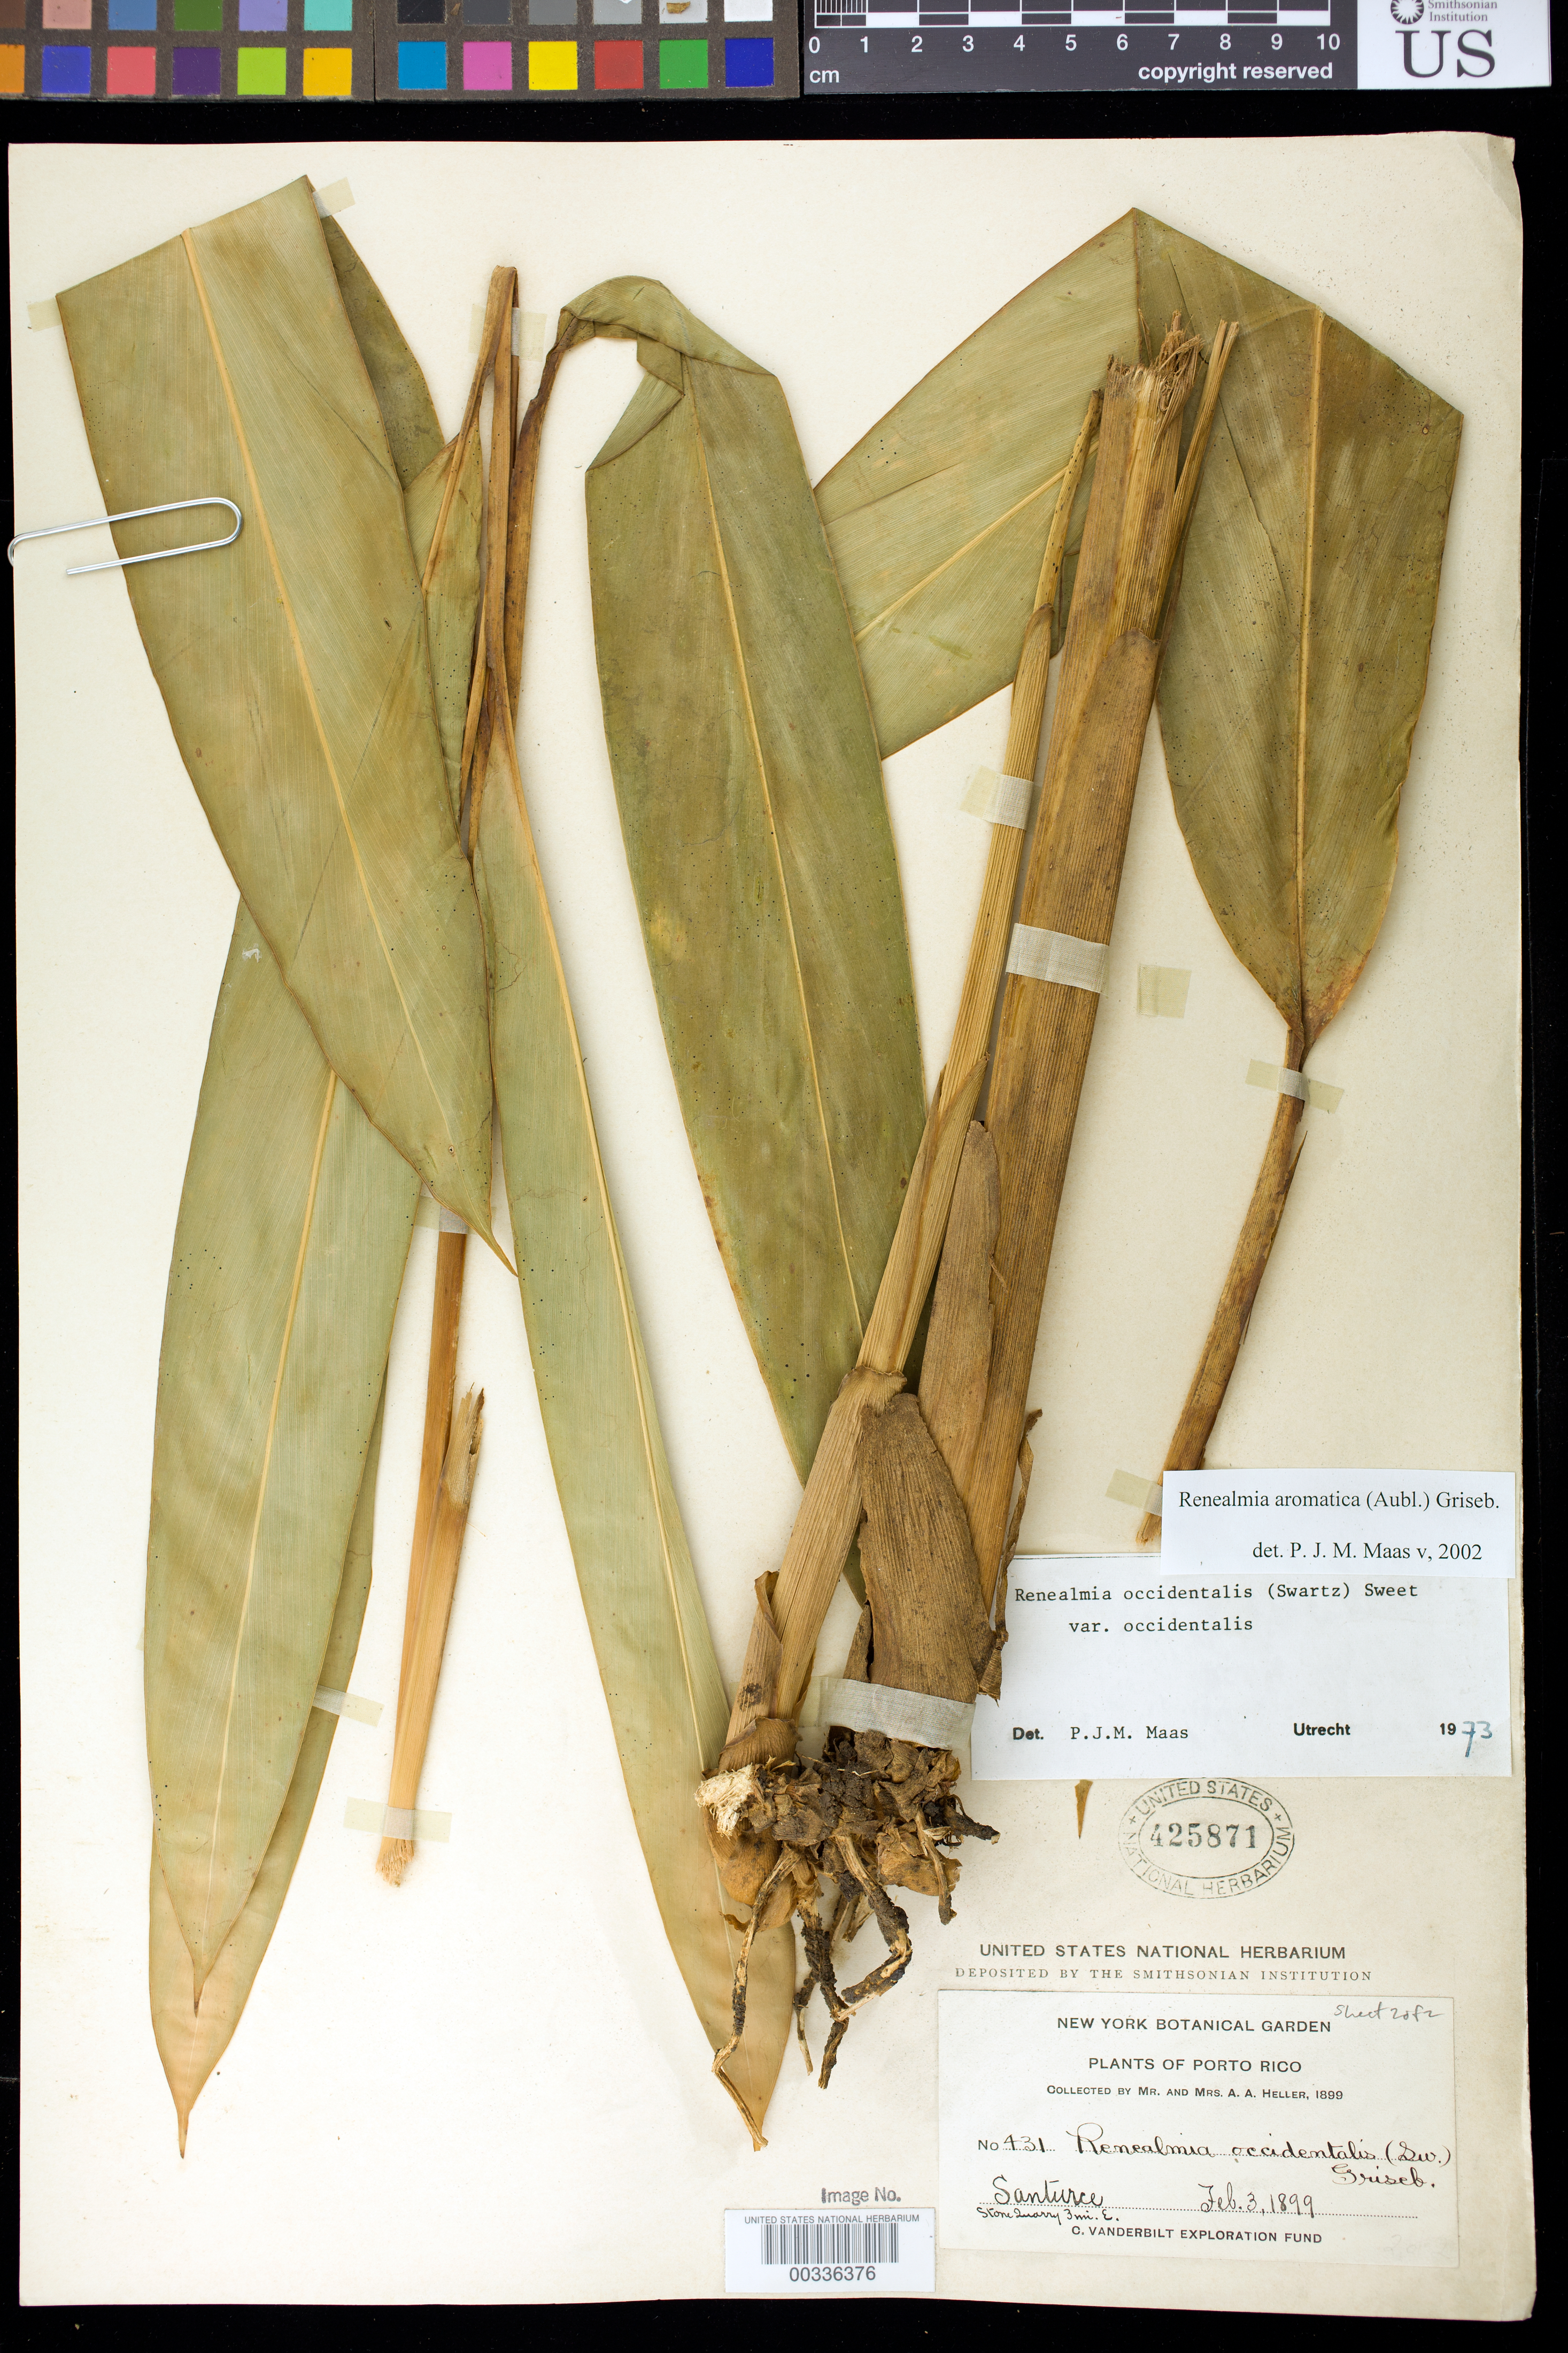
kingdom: Plantae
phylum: Tracheophyta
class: Liliopsida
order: Zingiberales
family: Zingiberaceae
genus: Renealmia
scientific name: Renealmia aromatica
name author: (Aubl.) Griseb.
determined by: Maas, Paul J. M.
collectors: A. A. Heller & E. G. Heller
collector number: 431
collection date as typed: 03 Feb 1899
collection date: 1899-02-03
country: Puerto Rico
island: Greater Antilles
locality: Santurce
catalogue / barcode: US 425871